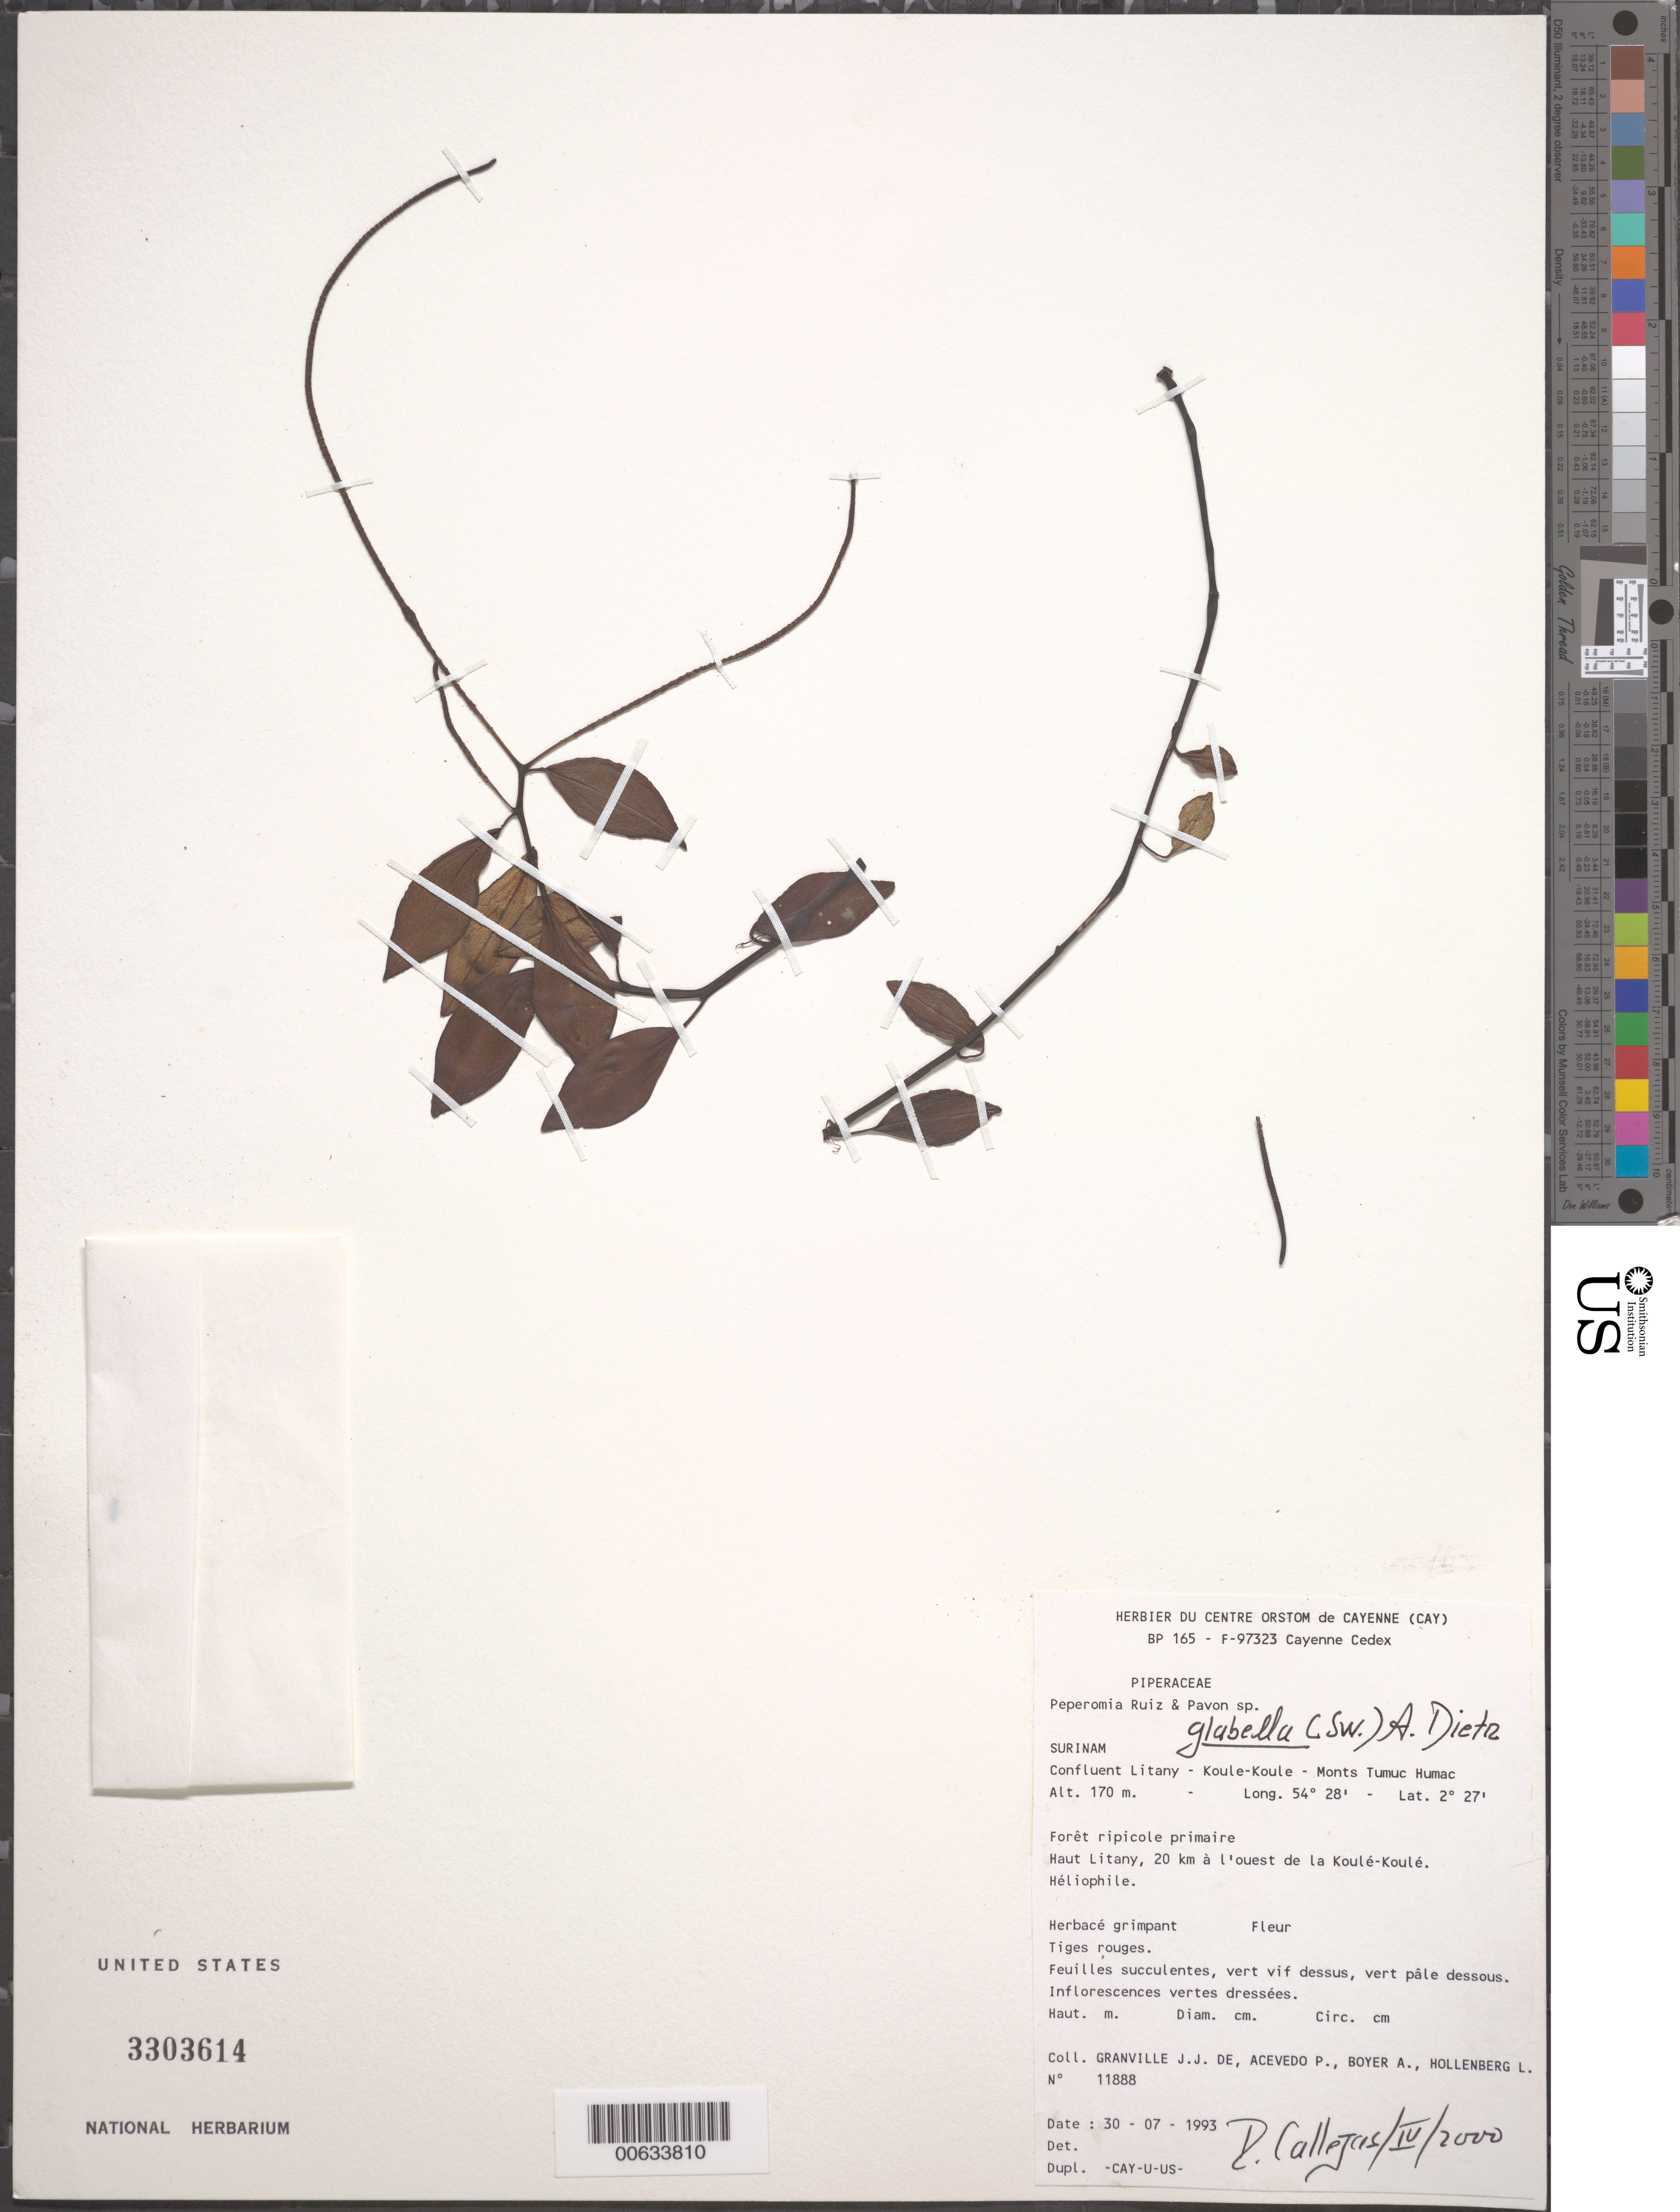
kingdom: Plantae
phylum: Tracheophyta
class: Magnoliopsida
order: Piperales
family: Piperaceae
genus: Peperomia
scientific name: Peperomia glabella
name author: (Sw.) A. Dietr.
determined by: Callejas, Ricardo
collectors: J.-J. de Granville, P. Acevedo-Rodr., A. Boyer & L. Hollenberg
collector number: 11888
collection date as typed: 30-Jul-93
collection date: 1993-07-30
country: Suriname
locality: Litany R., confl with Koule-Koule, Monts Tumuc-Humac. Haut Litany, 20 km à L'ouest de la Koulé-Koulé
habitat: Primary riparian forest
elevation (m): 170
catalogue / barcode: US 3303614